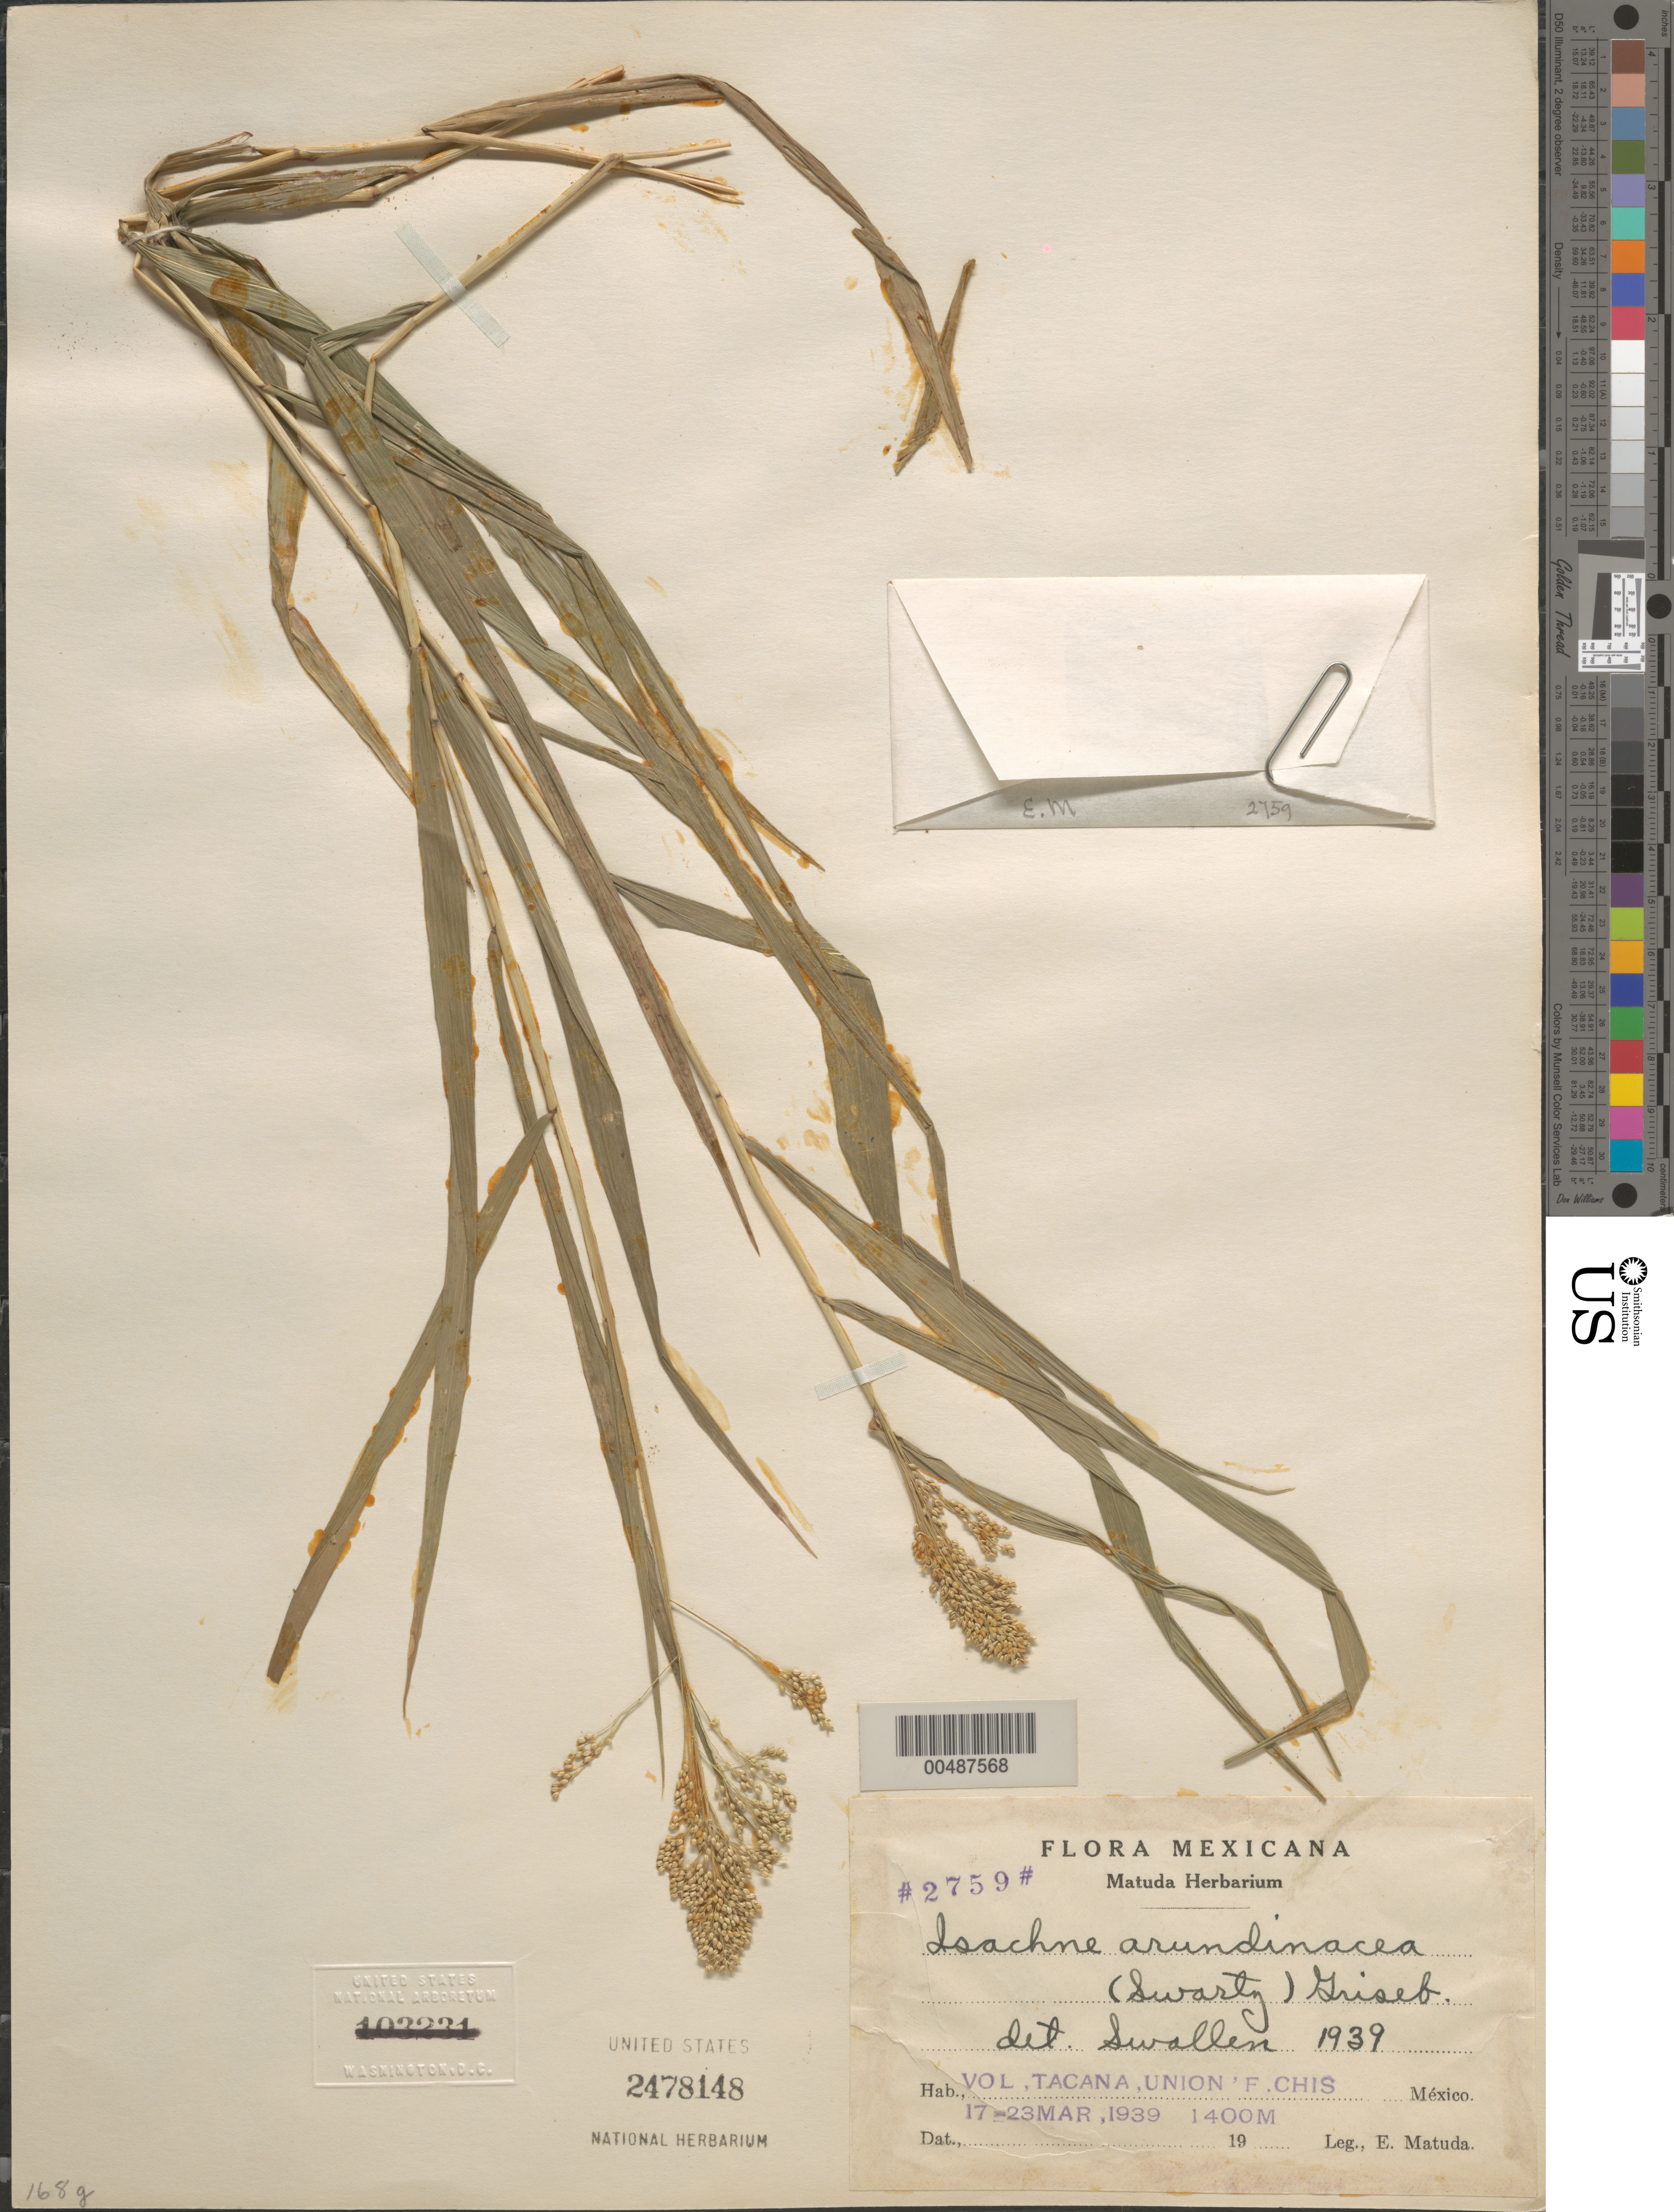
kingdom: Plantae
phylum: Tracheophyta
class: Liliopsida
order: Poales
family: Poaceae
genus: Isachne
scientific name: Isachne arundinacea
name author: (Sw.) Griseb.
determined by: Swallen, Jason R.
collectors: E. Matuda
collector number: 2759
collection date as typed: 17 Mar 1939 to 23 Mar 1939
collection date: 1939-03-17/1939-03-23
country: Mexico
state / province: Chiapas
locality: Vol. Tacana, Union' F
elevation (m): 1400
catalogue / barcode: US 2478148